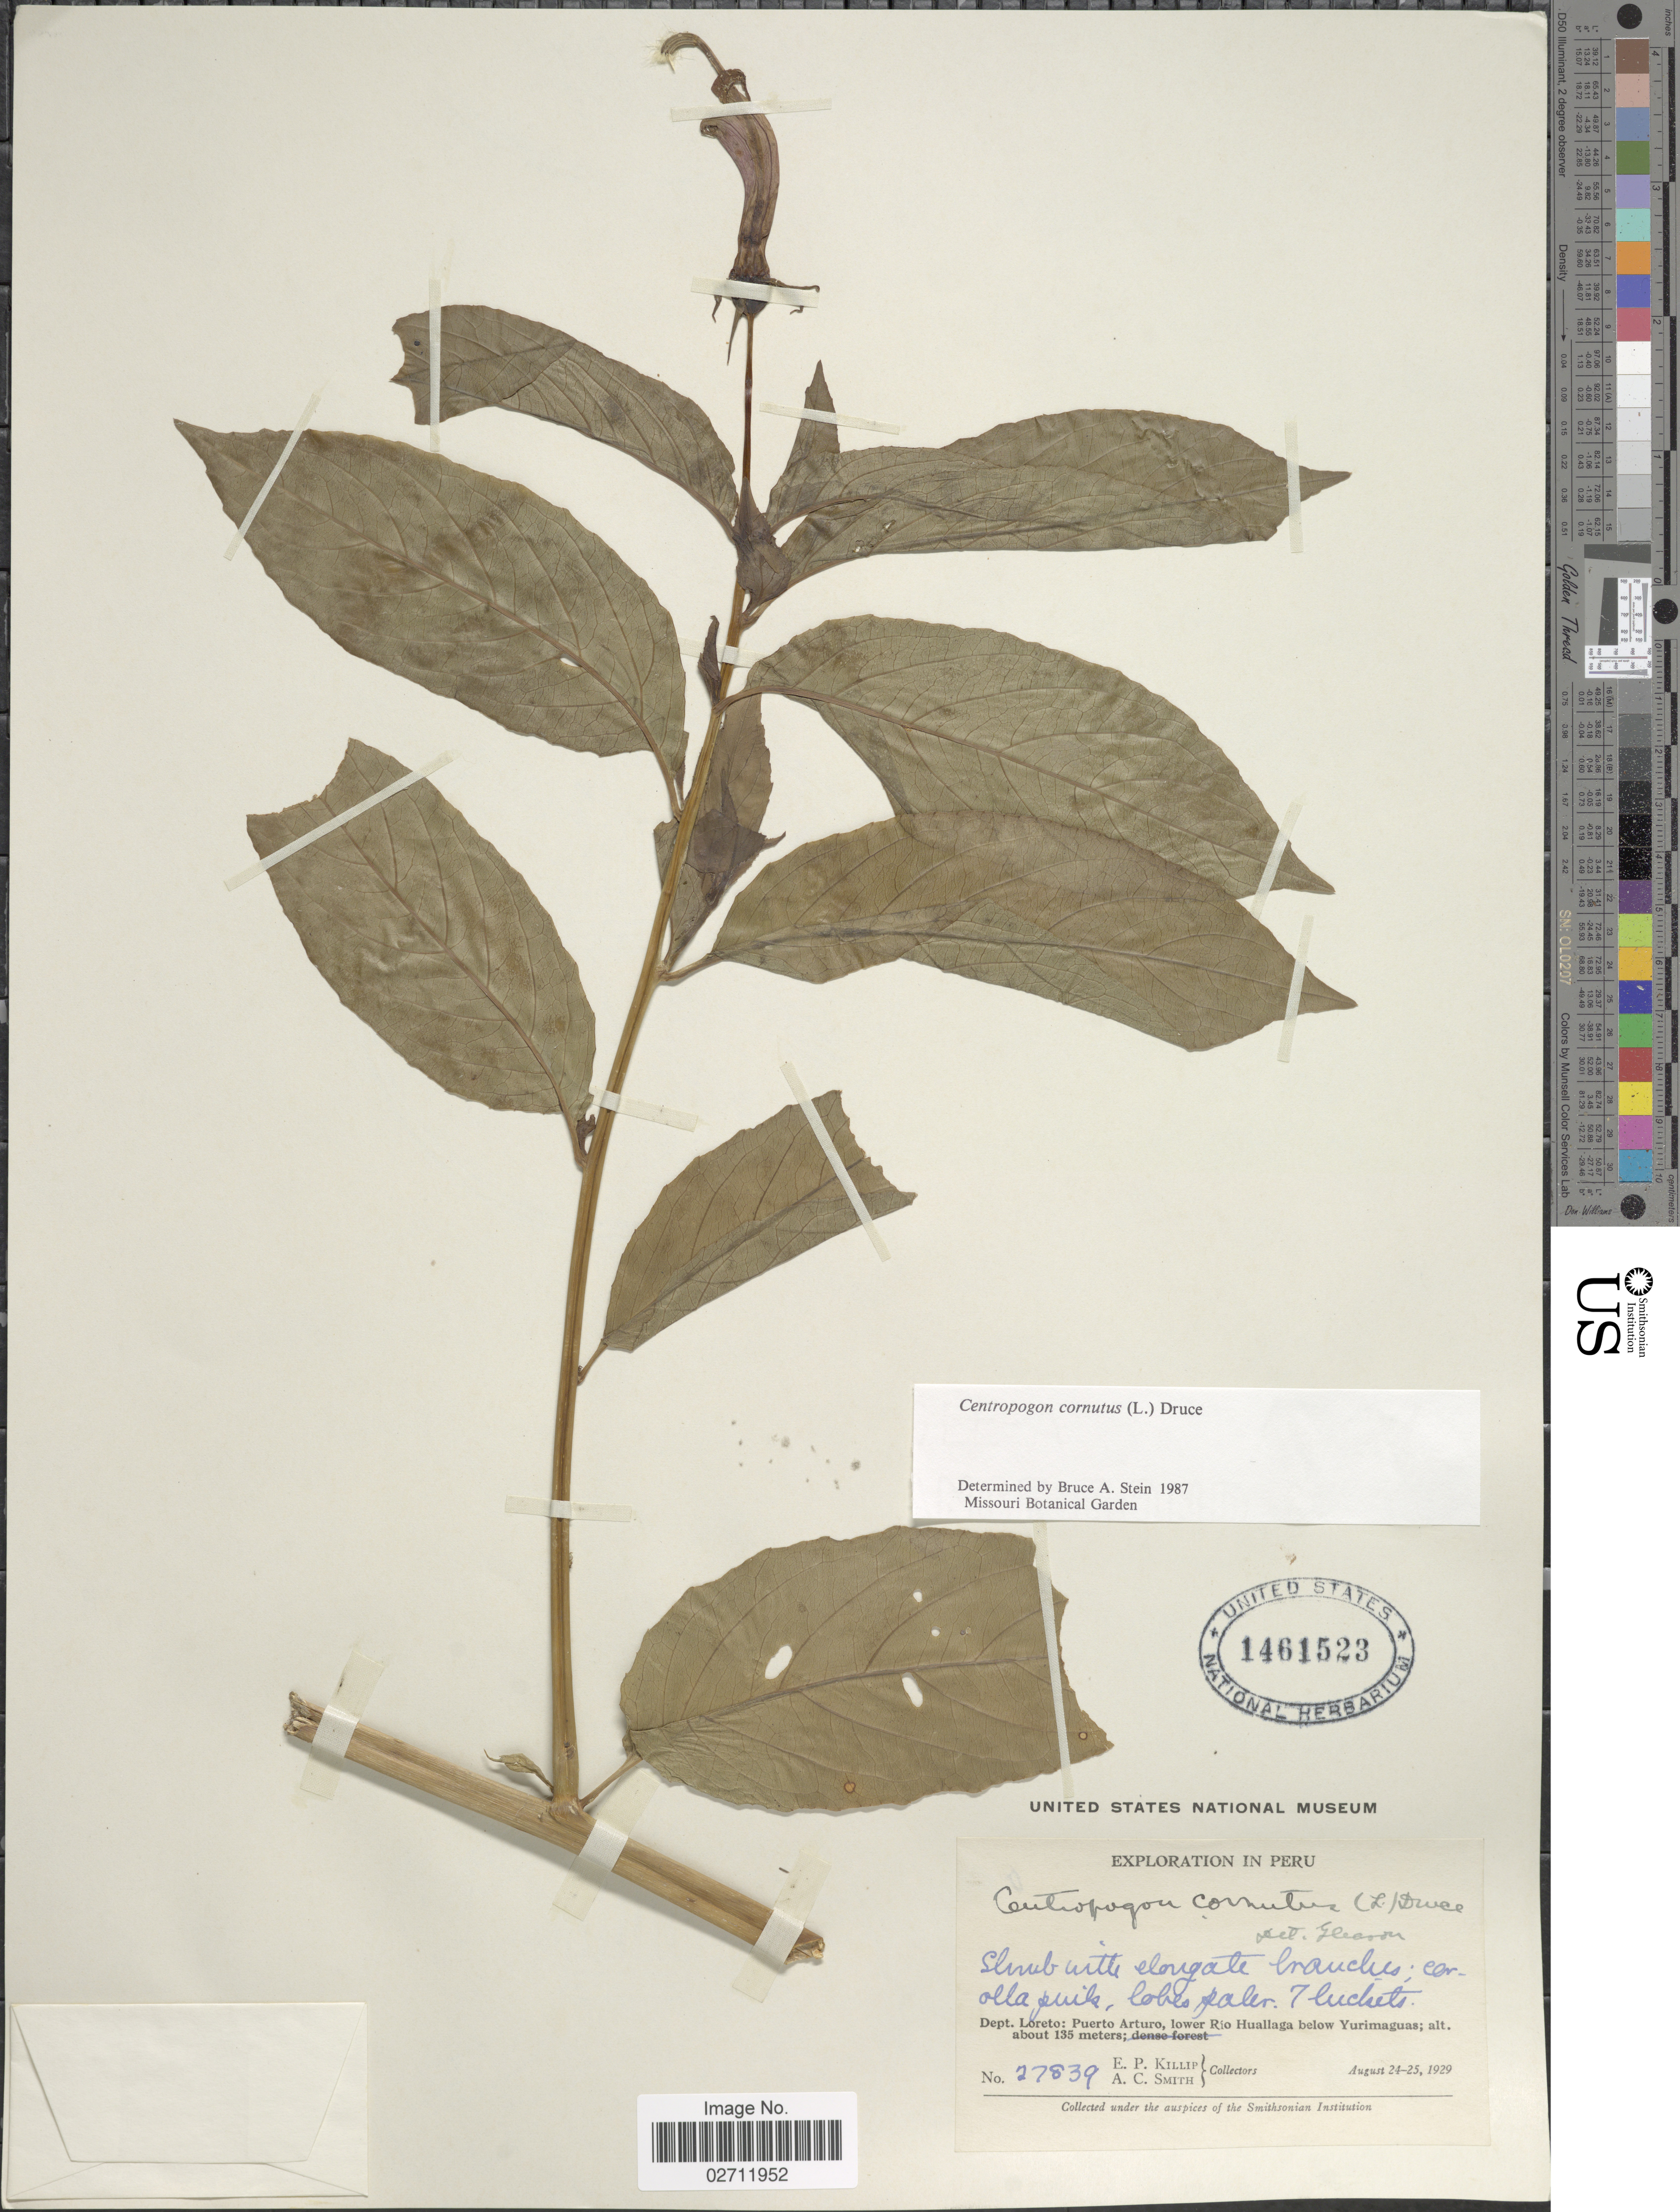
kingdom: Plantae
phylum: Tracheophyta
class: Magnoliopsida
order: Asterales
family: Campanulaceae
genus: Centropogon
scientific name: Centropogon cornutus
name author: (L.) Druce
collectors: E. P. Killip & A. C. Smith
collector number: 27839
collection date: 1929-08-24/1929-08-25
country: Peru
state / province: Loreto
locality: Puerto Arturo, lower Rio Huallaga below Yurimaguas.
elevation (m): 135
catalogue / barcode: US 1461523